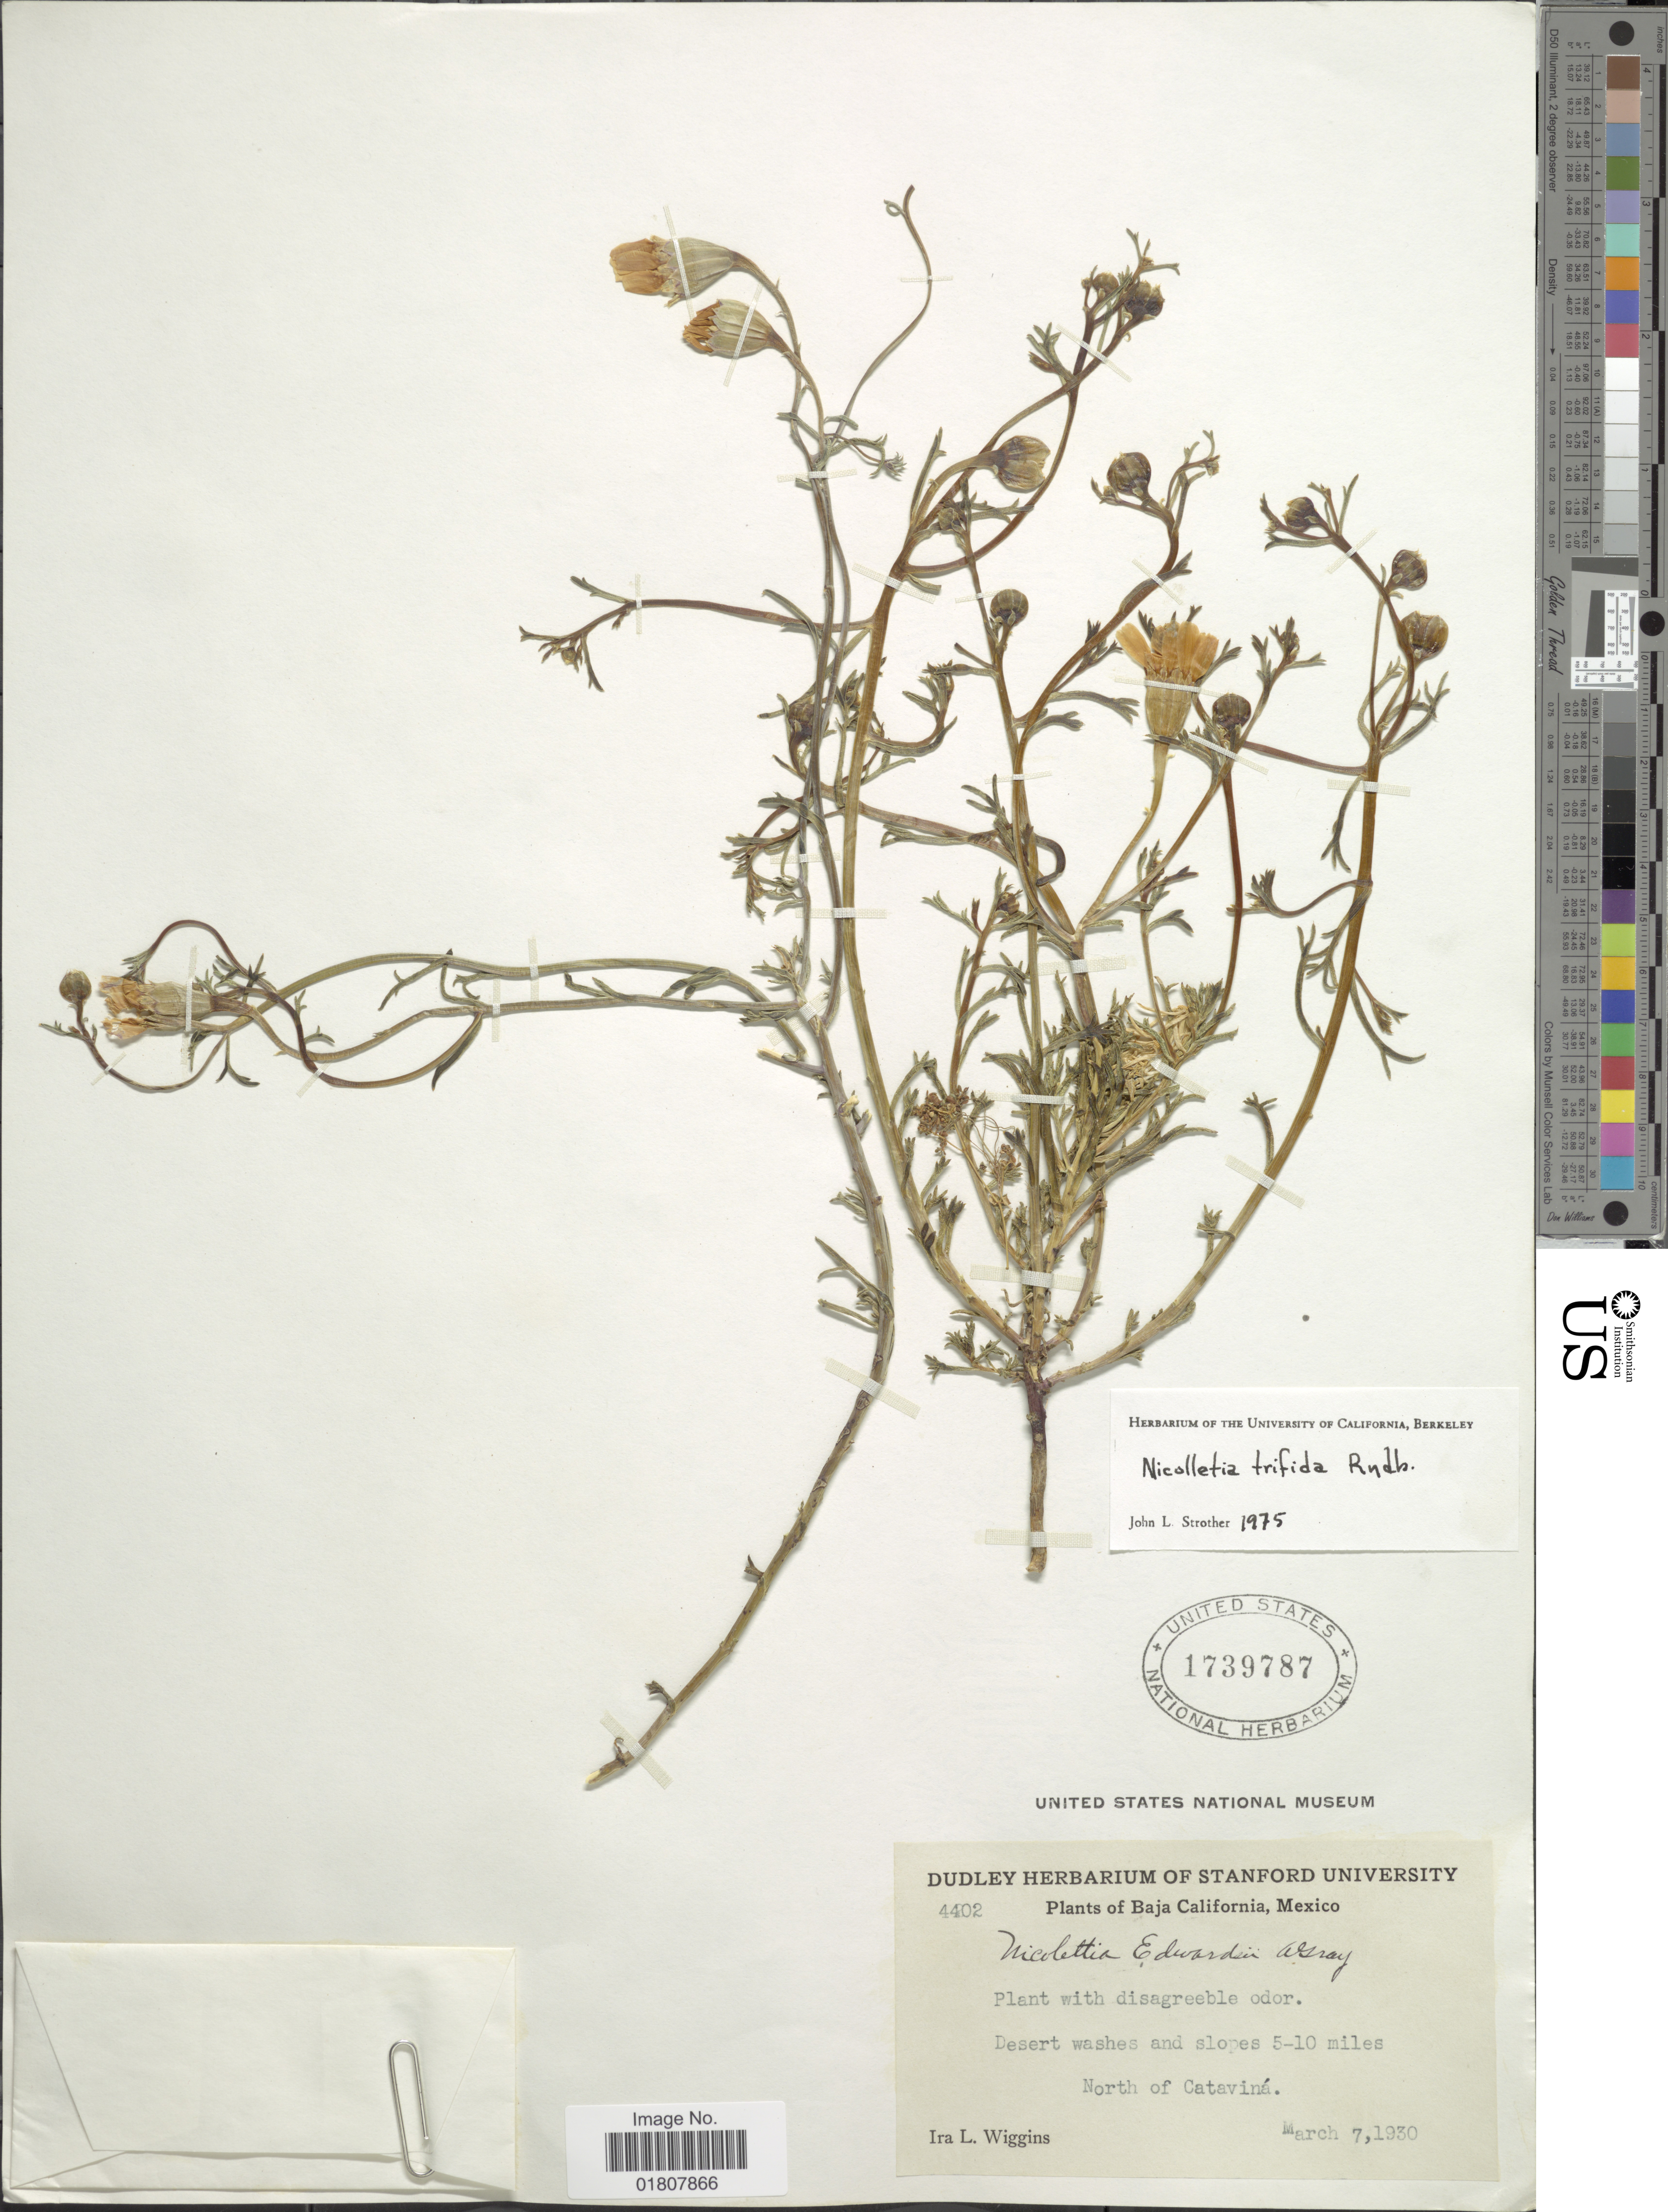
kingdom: Plantae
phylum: Tracheophyta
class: Magnoliopsida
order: Asterales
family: Asteraceae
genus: Nicolletia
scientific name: Nicolletia trifida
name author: Rydb.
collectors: I. L. Wiggins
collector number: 4402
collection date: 1930-03-07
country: Mexico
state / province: Baja California Sur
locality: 5-10 miles North of Catavina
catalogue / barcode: US 1739787